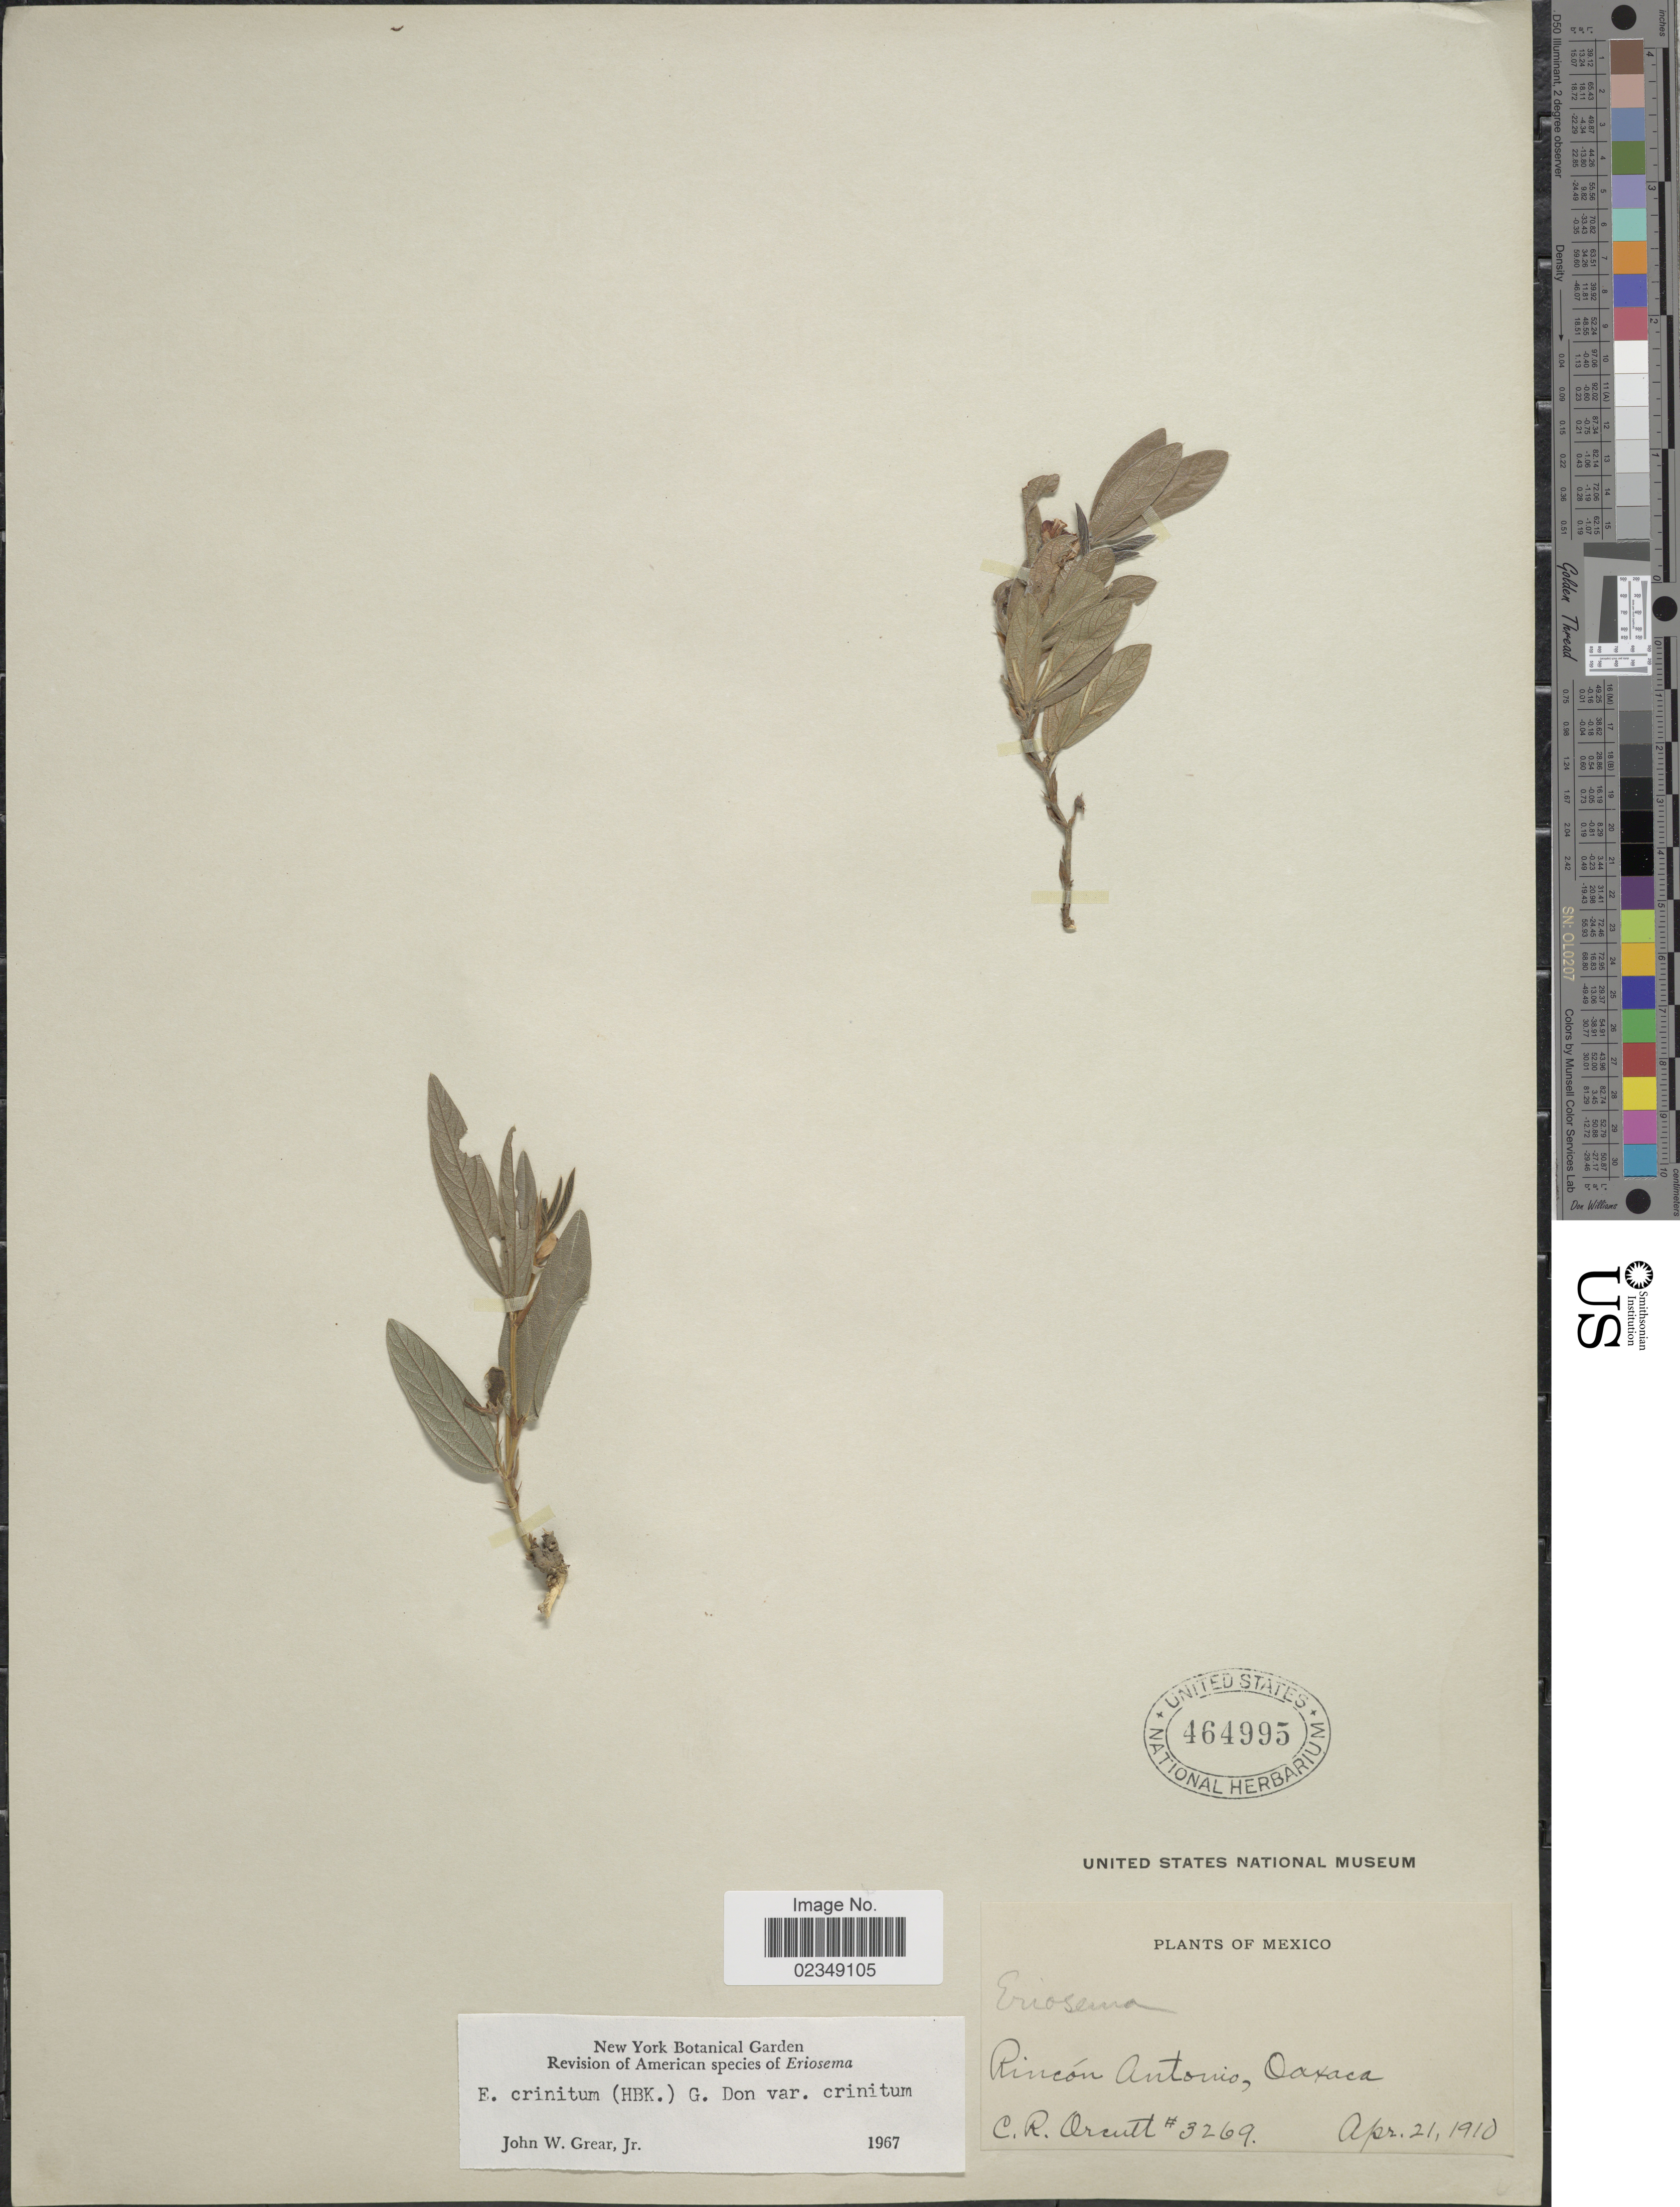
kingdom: Plantae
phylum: Tracheophyta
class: Magnoliopsida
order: Fabales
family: Fabaceae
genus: Eriosema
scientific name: Eriosema crinitum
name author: (Kunth) G. Don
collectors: C. R. Orcutt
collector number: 3269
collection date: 1910-04-21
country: Mexico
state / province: Oaxaca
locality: Rincon Antonio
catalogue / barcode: US 464995